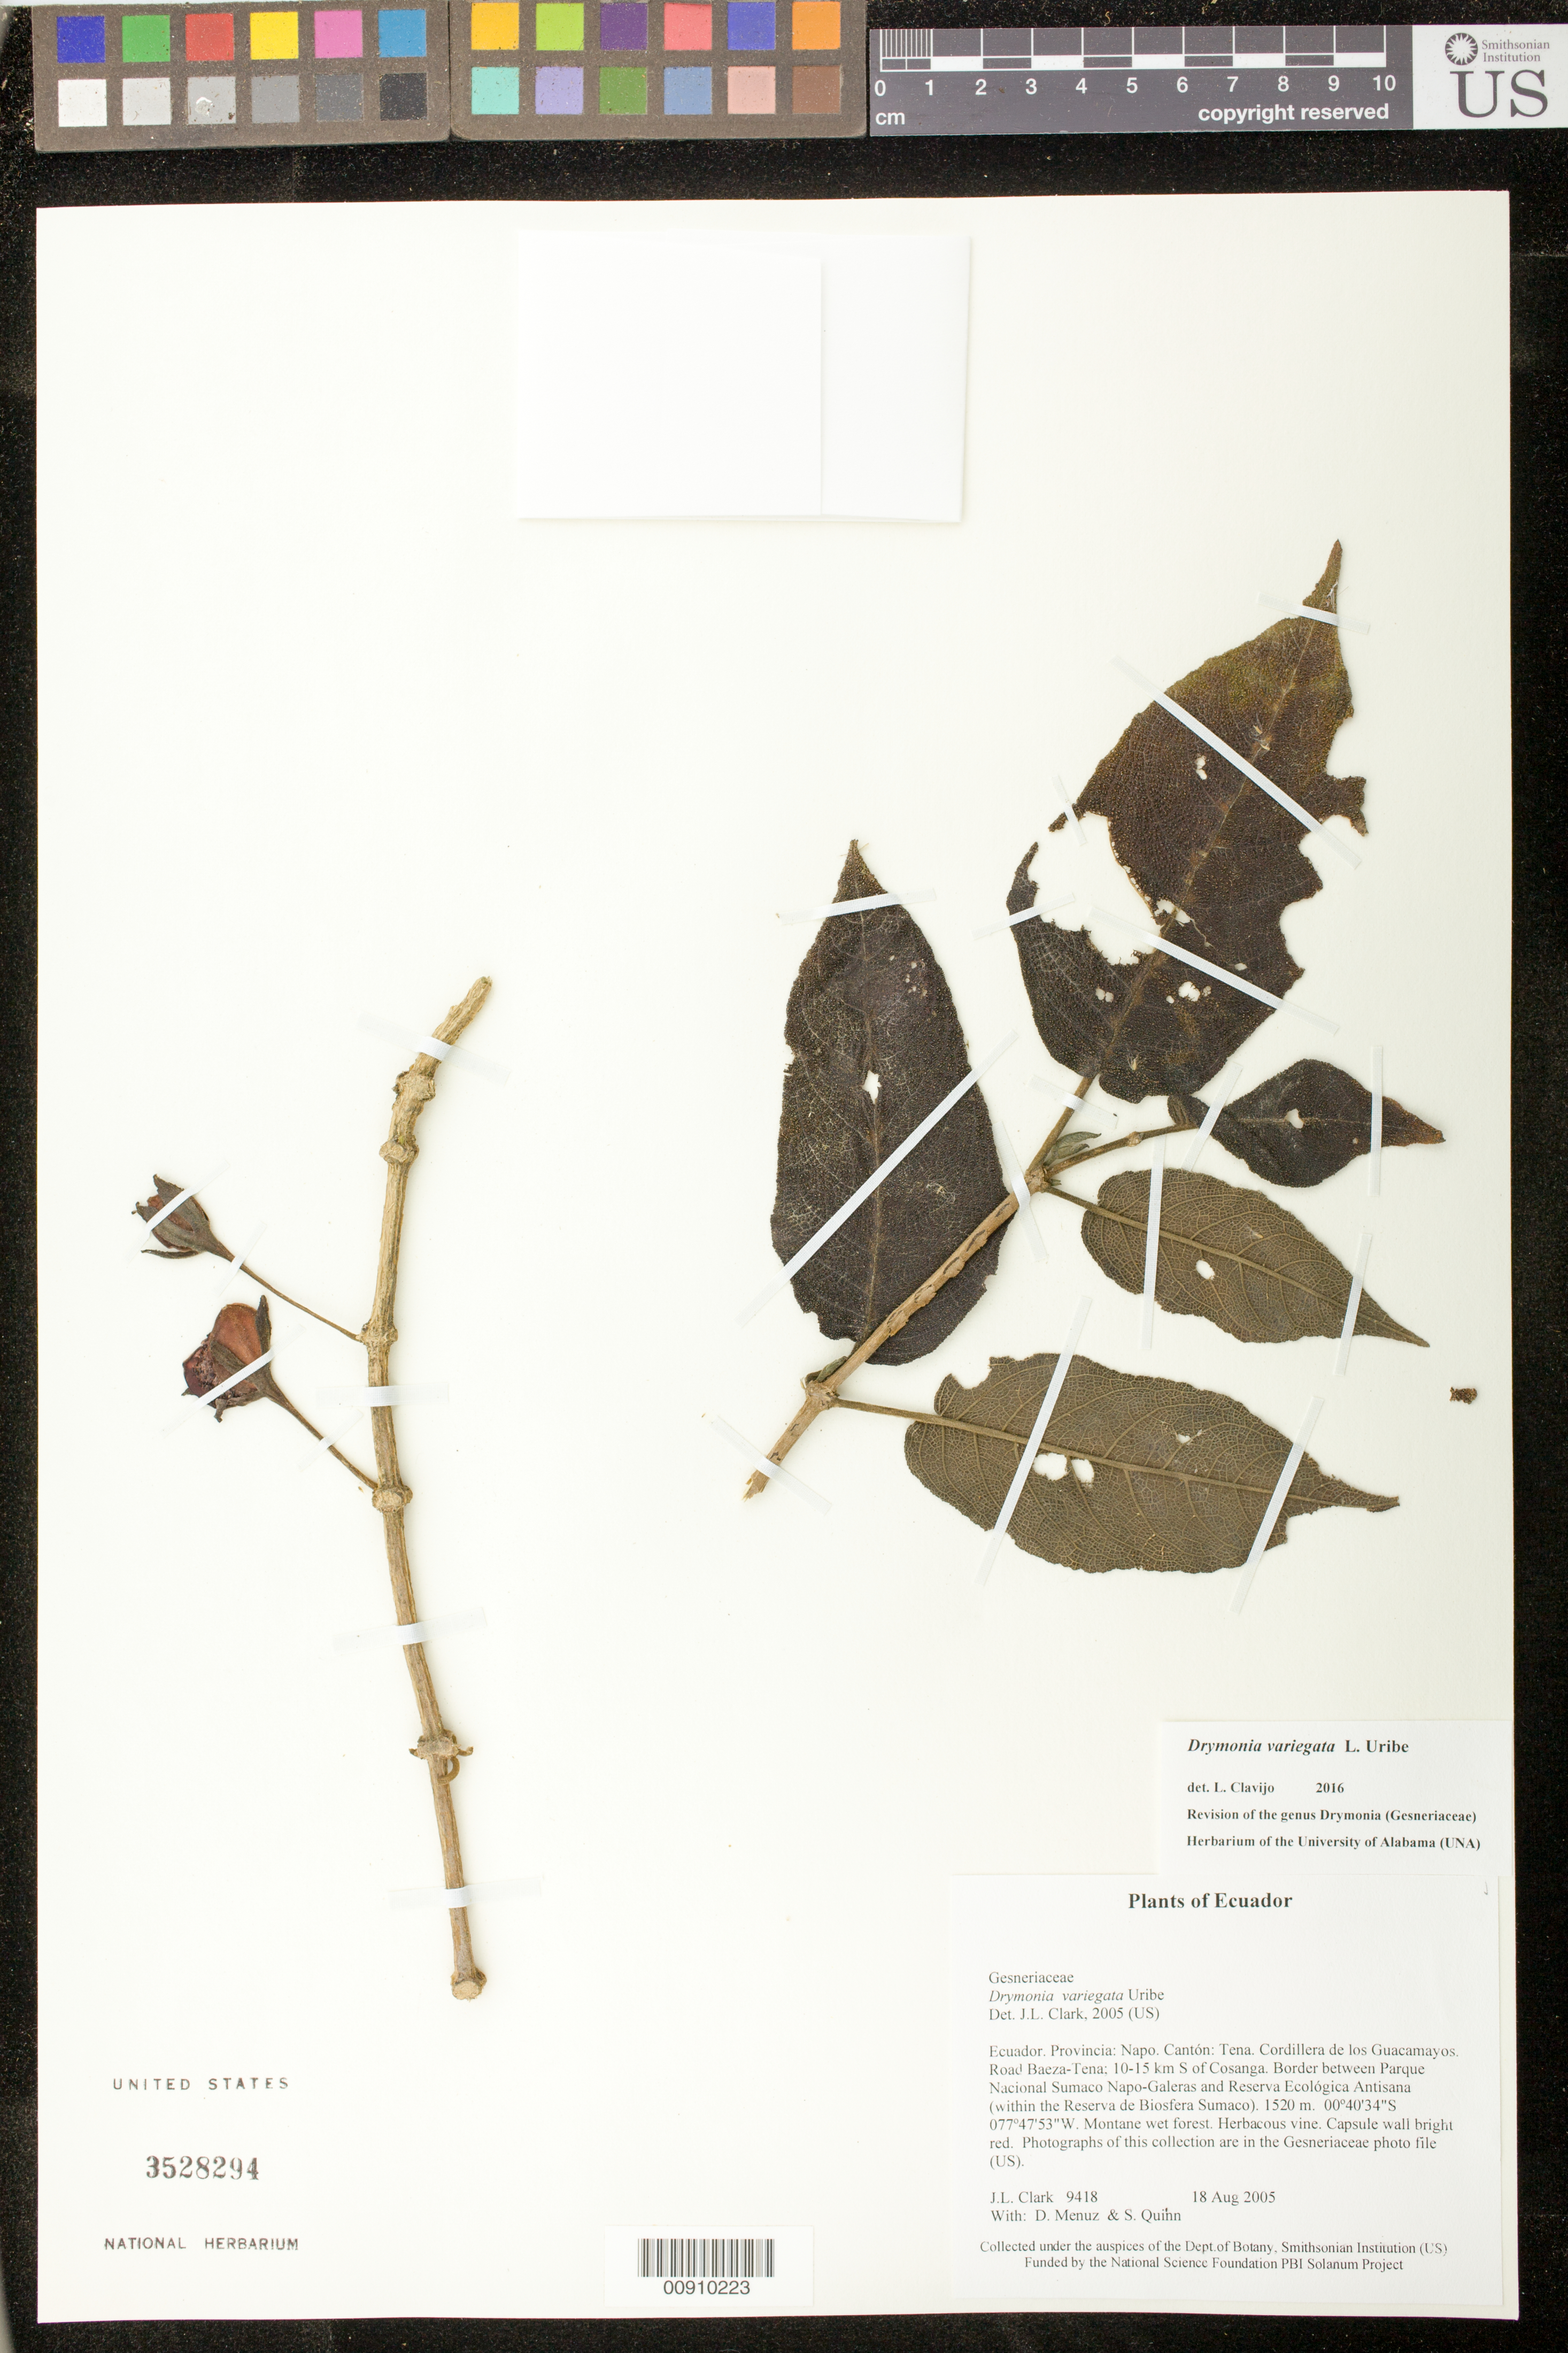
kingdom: Plantae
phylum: Tracheophyta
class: Magnoliopsida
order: Lamiales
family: Gesneriaceae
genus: Drymonia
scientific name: Drymonia variegata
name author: L. Uribe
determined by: Clark, J. L., (SEL), The Marie Selby Botanical Garden (UNITED STATES)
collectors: J. L. Clark, D. Menuz & S. Quinn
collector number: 9418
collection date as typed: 18 Aug 2005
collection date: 2005-08-18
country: Ecuador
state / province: Napo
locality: Tena. Cordillera de los Guacamayos. Road Baeza-Tena; 10-15 km S of Cosanga. Border between Parque Nacional Sumaco Napo-Galeras and Reserva Ecológica Antisana (within the Reserva de Biosfera Sumaco).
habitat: Montane wet forest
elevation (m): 1520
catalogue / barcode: US 3528294